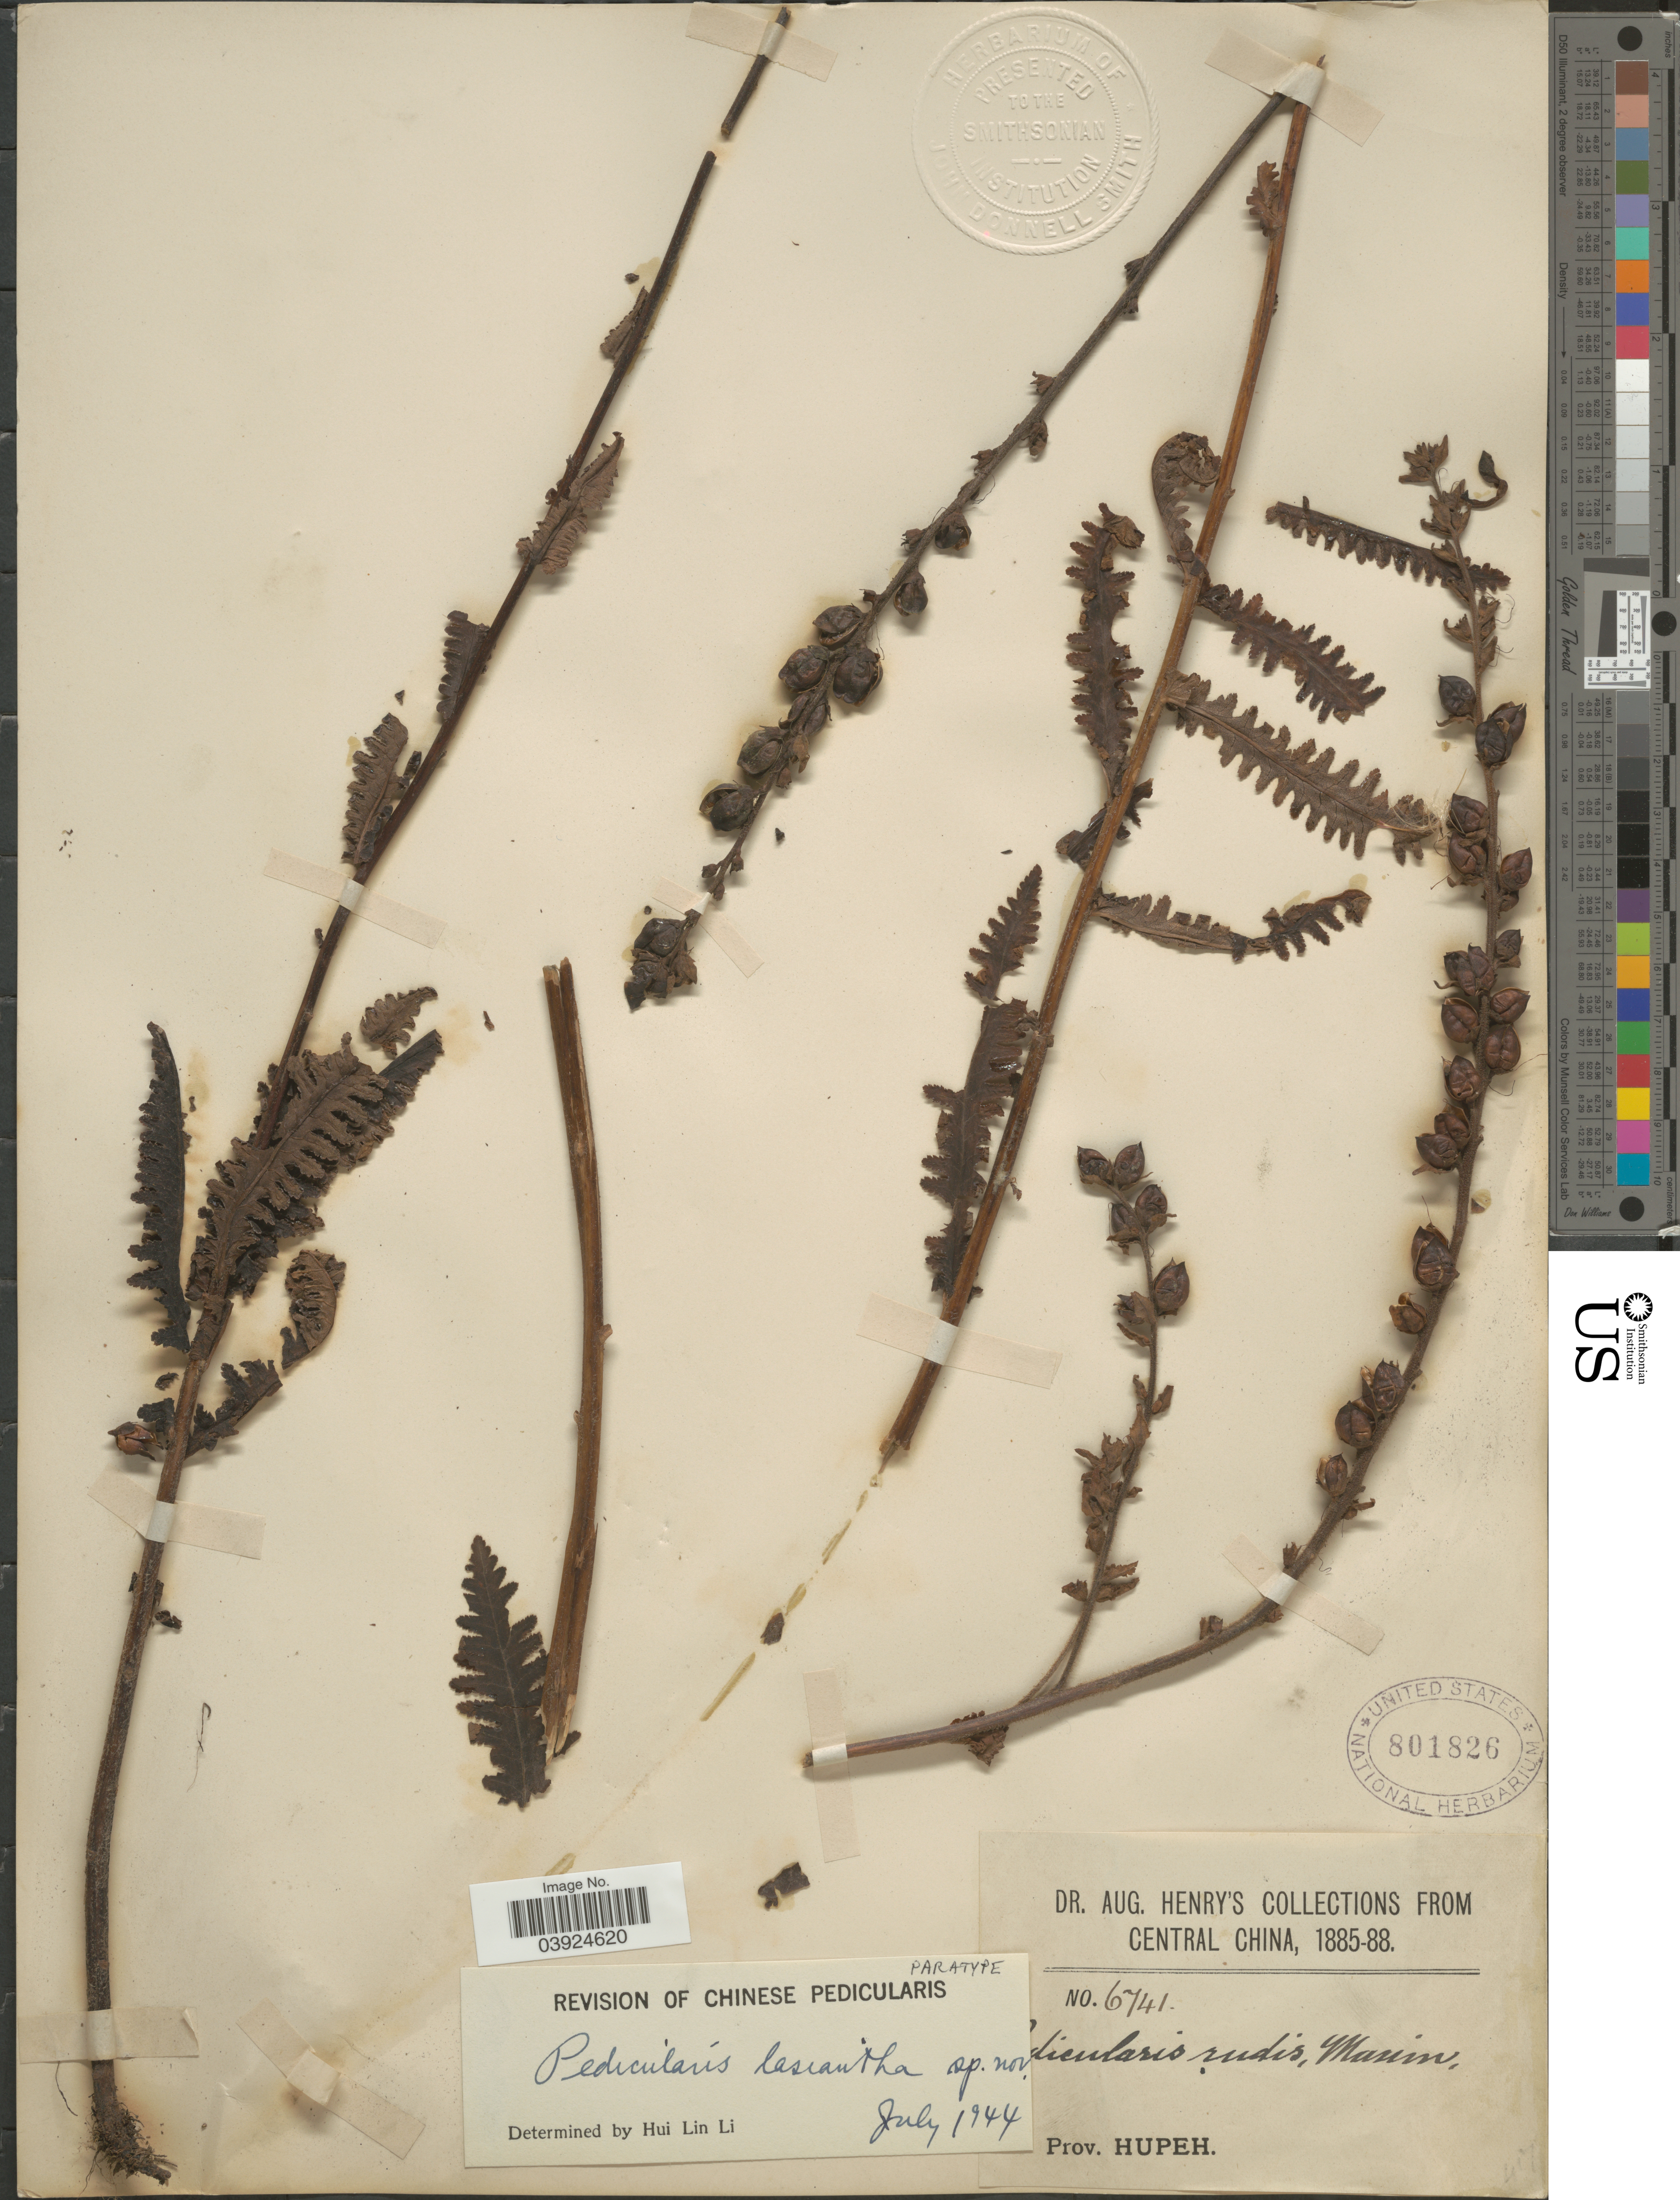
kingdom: Plantae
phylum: Tracheophyta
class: Magnoliopsida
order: Lamiales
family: Orobanchaceae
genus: Pedicularis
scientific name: Pedicularis lasiantha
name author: H.L. Li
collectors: A. Henry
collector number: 6741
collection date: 1885/1888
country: China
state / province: Hubei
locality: Central China. Prov. Hupeh.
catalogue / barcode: US 801826